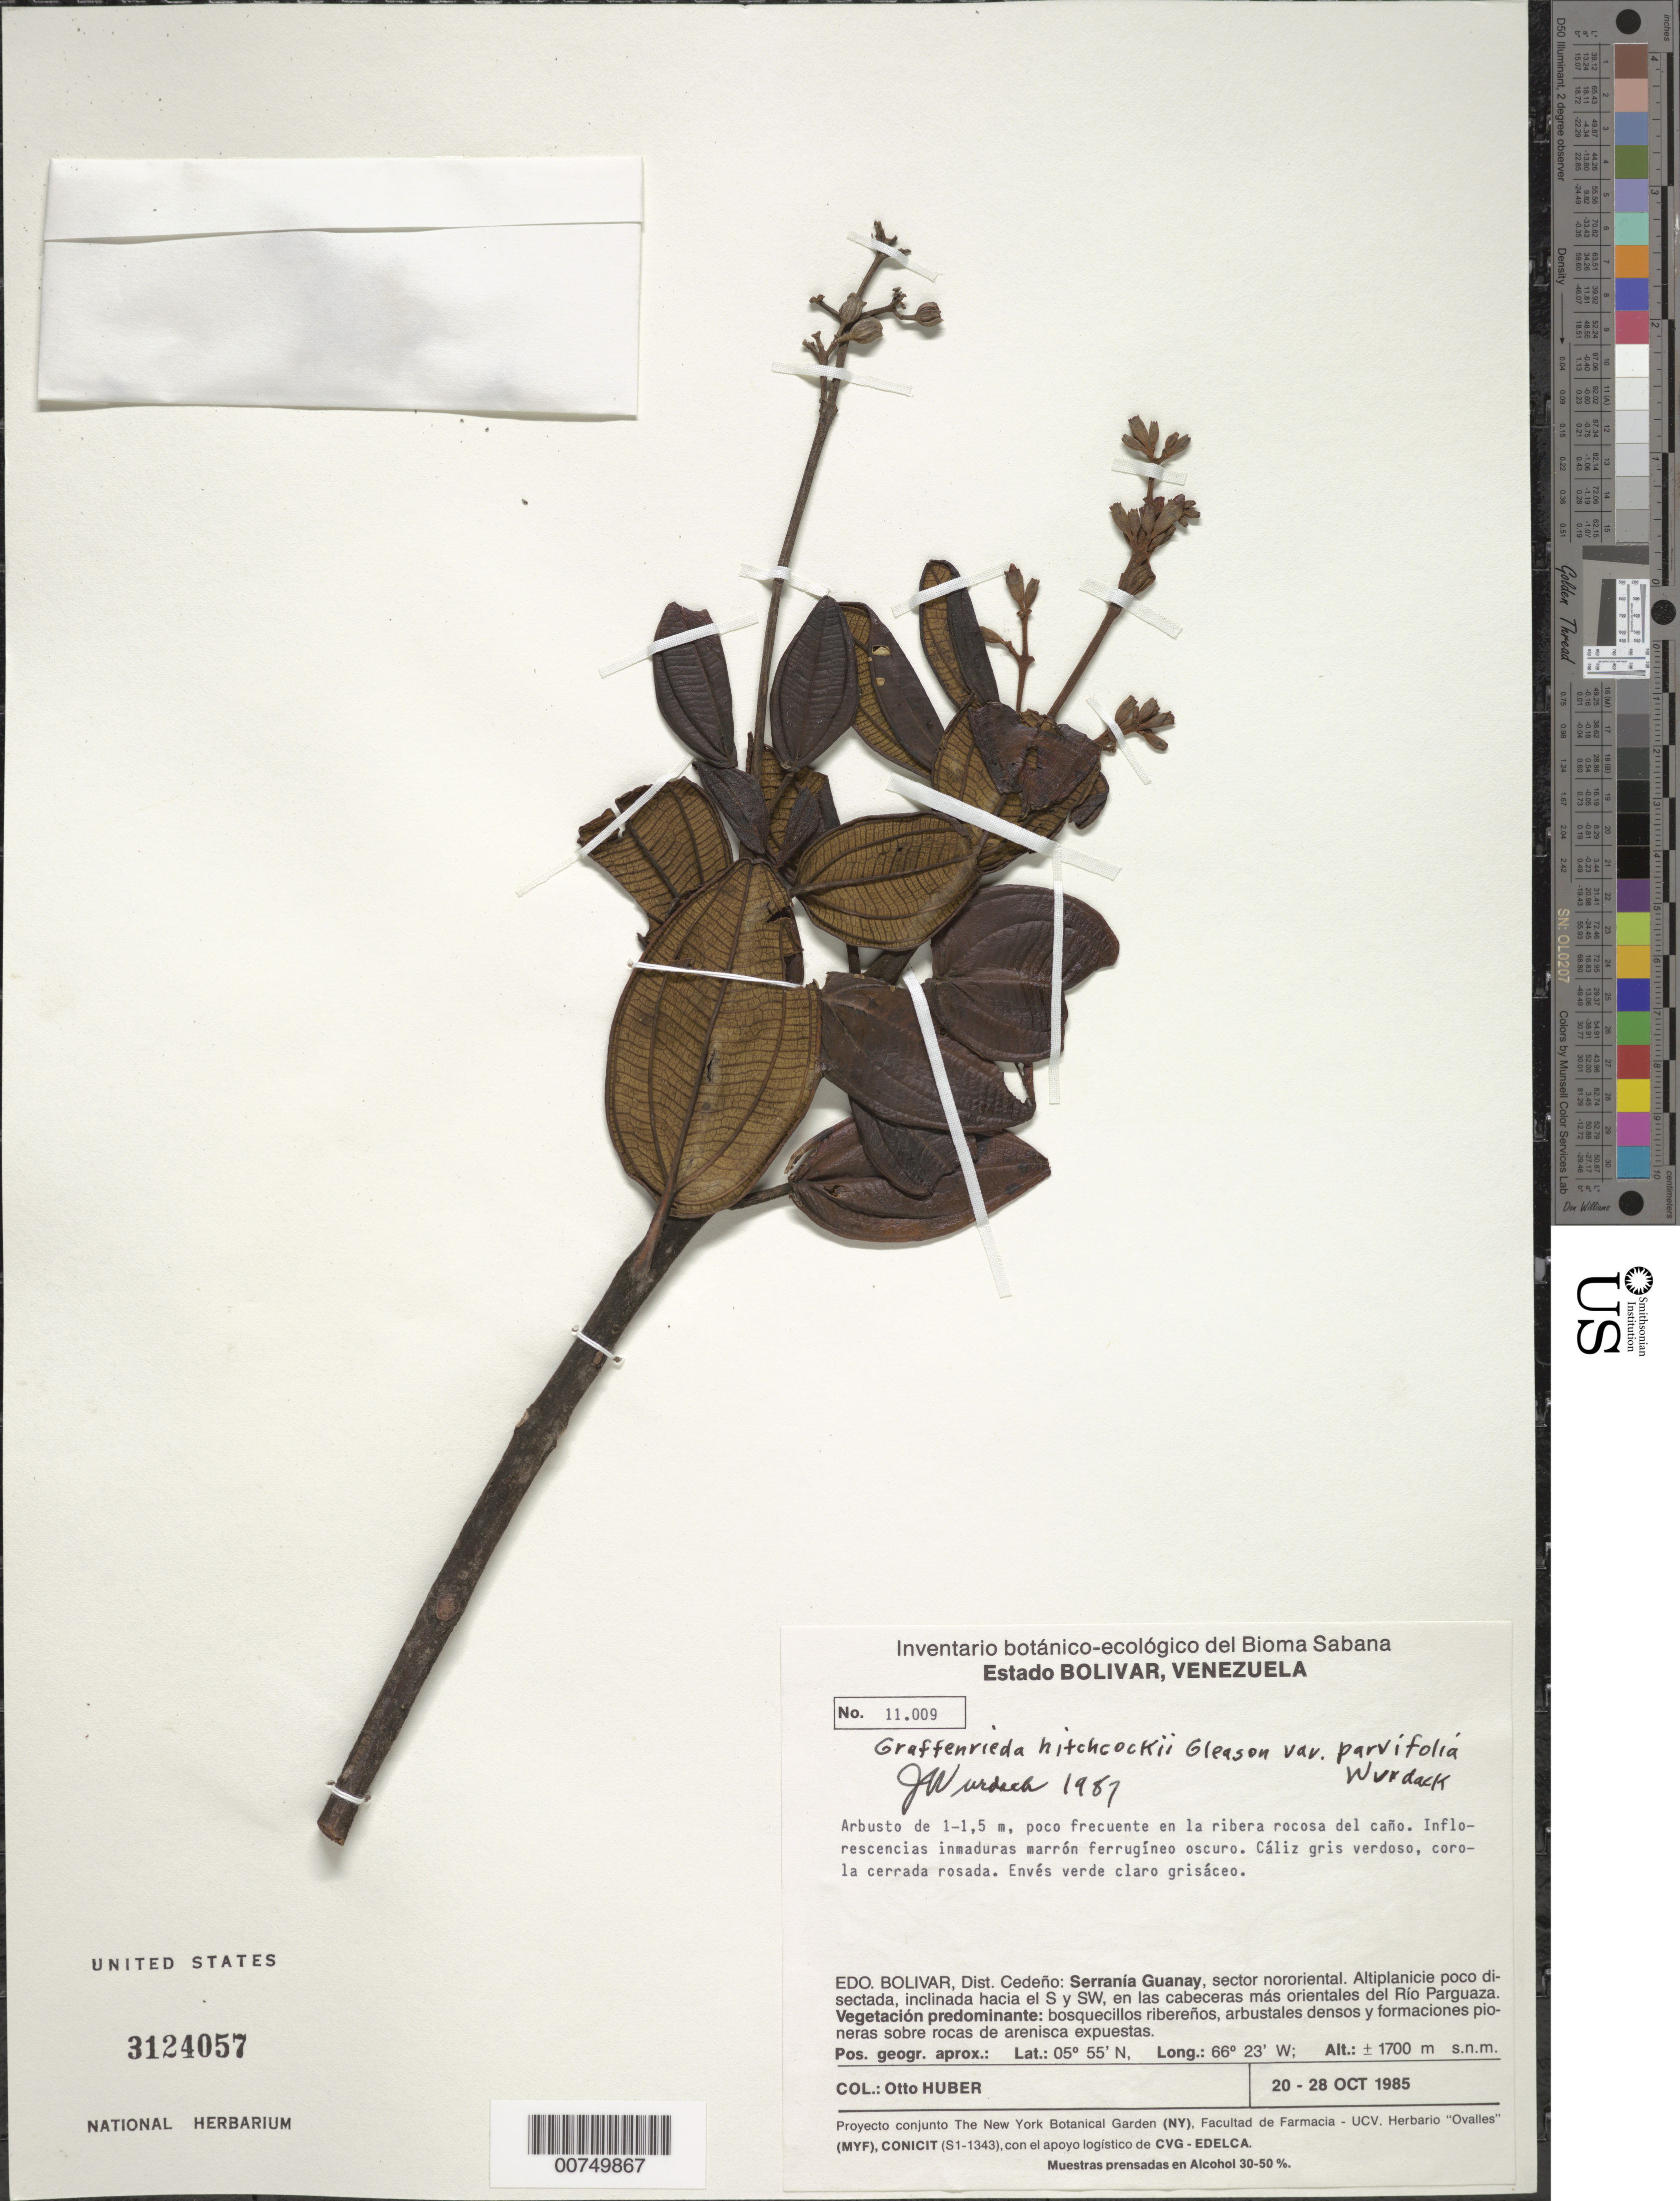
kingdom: Plantae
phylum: Tracheophyta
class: Magnoliopsida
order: Myrtales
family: Melastomataceae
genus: Graffenrieda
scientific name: Graffenrieda hitchcockii var. parvifolia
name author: Wurdack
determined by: Wurdack, John J., (US), US (UNITED STATES)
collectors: O. Huber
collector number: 11009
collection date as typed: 20-Oct-85 to 28-Oct-85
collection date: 1985-10-20/1985-10-28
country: Venezuela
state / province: Bolívar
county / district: Cedeño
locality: Serrania Guanay, sector nororiental; orientales del Río Parguaza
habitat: Bosquecillos riberenos, arbustales densos y formaciones pioneras; en la orilla del cano; en la orilla del riachuelo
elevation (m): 1700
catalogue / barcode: US 3124057